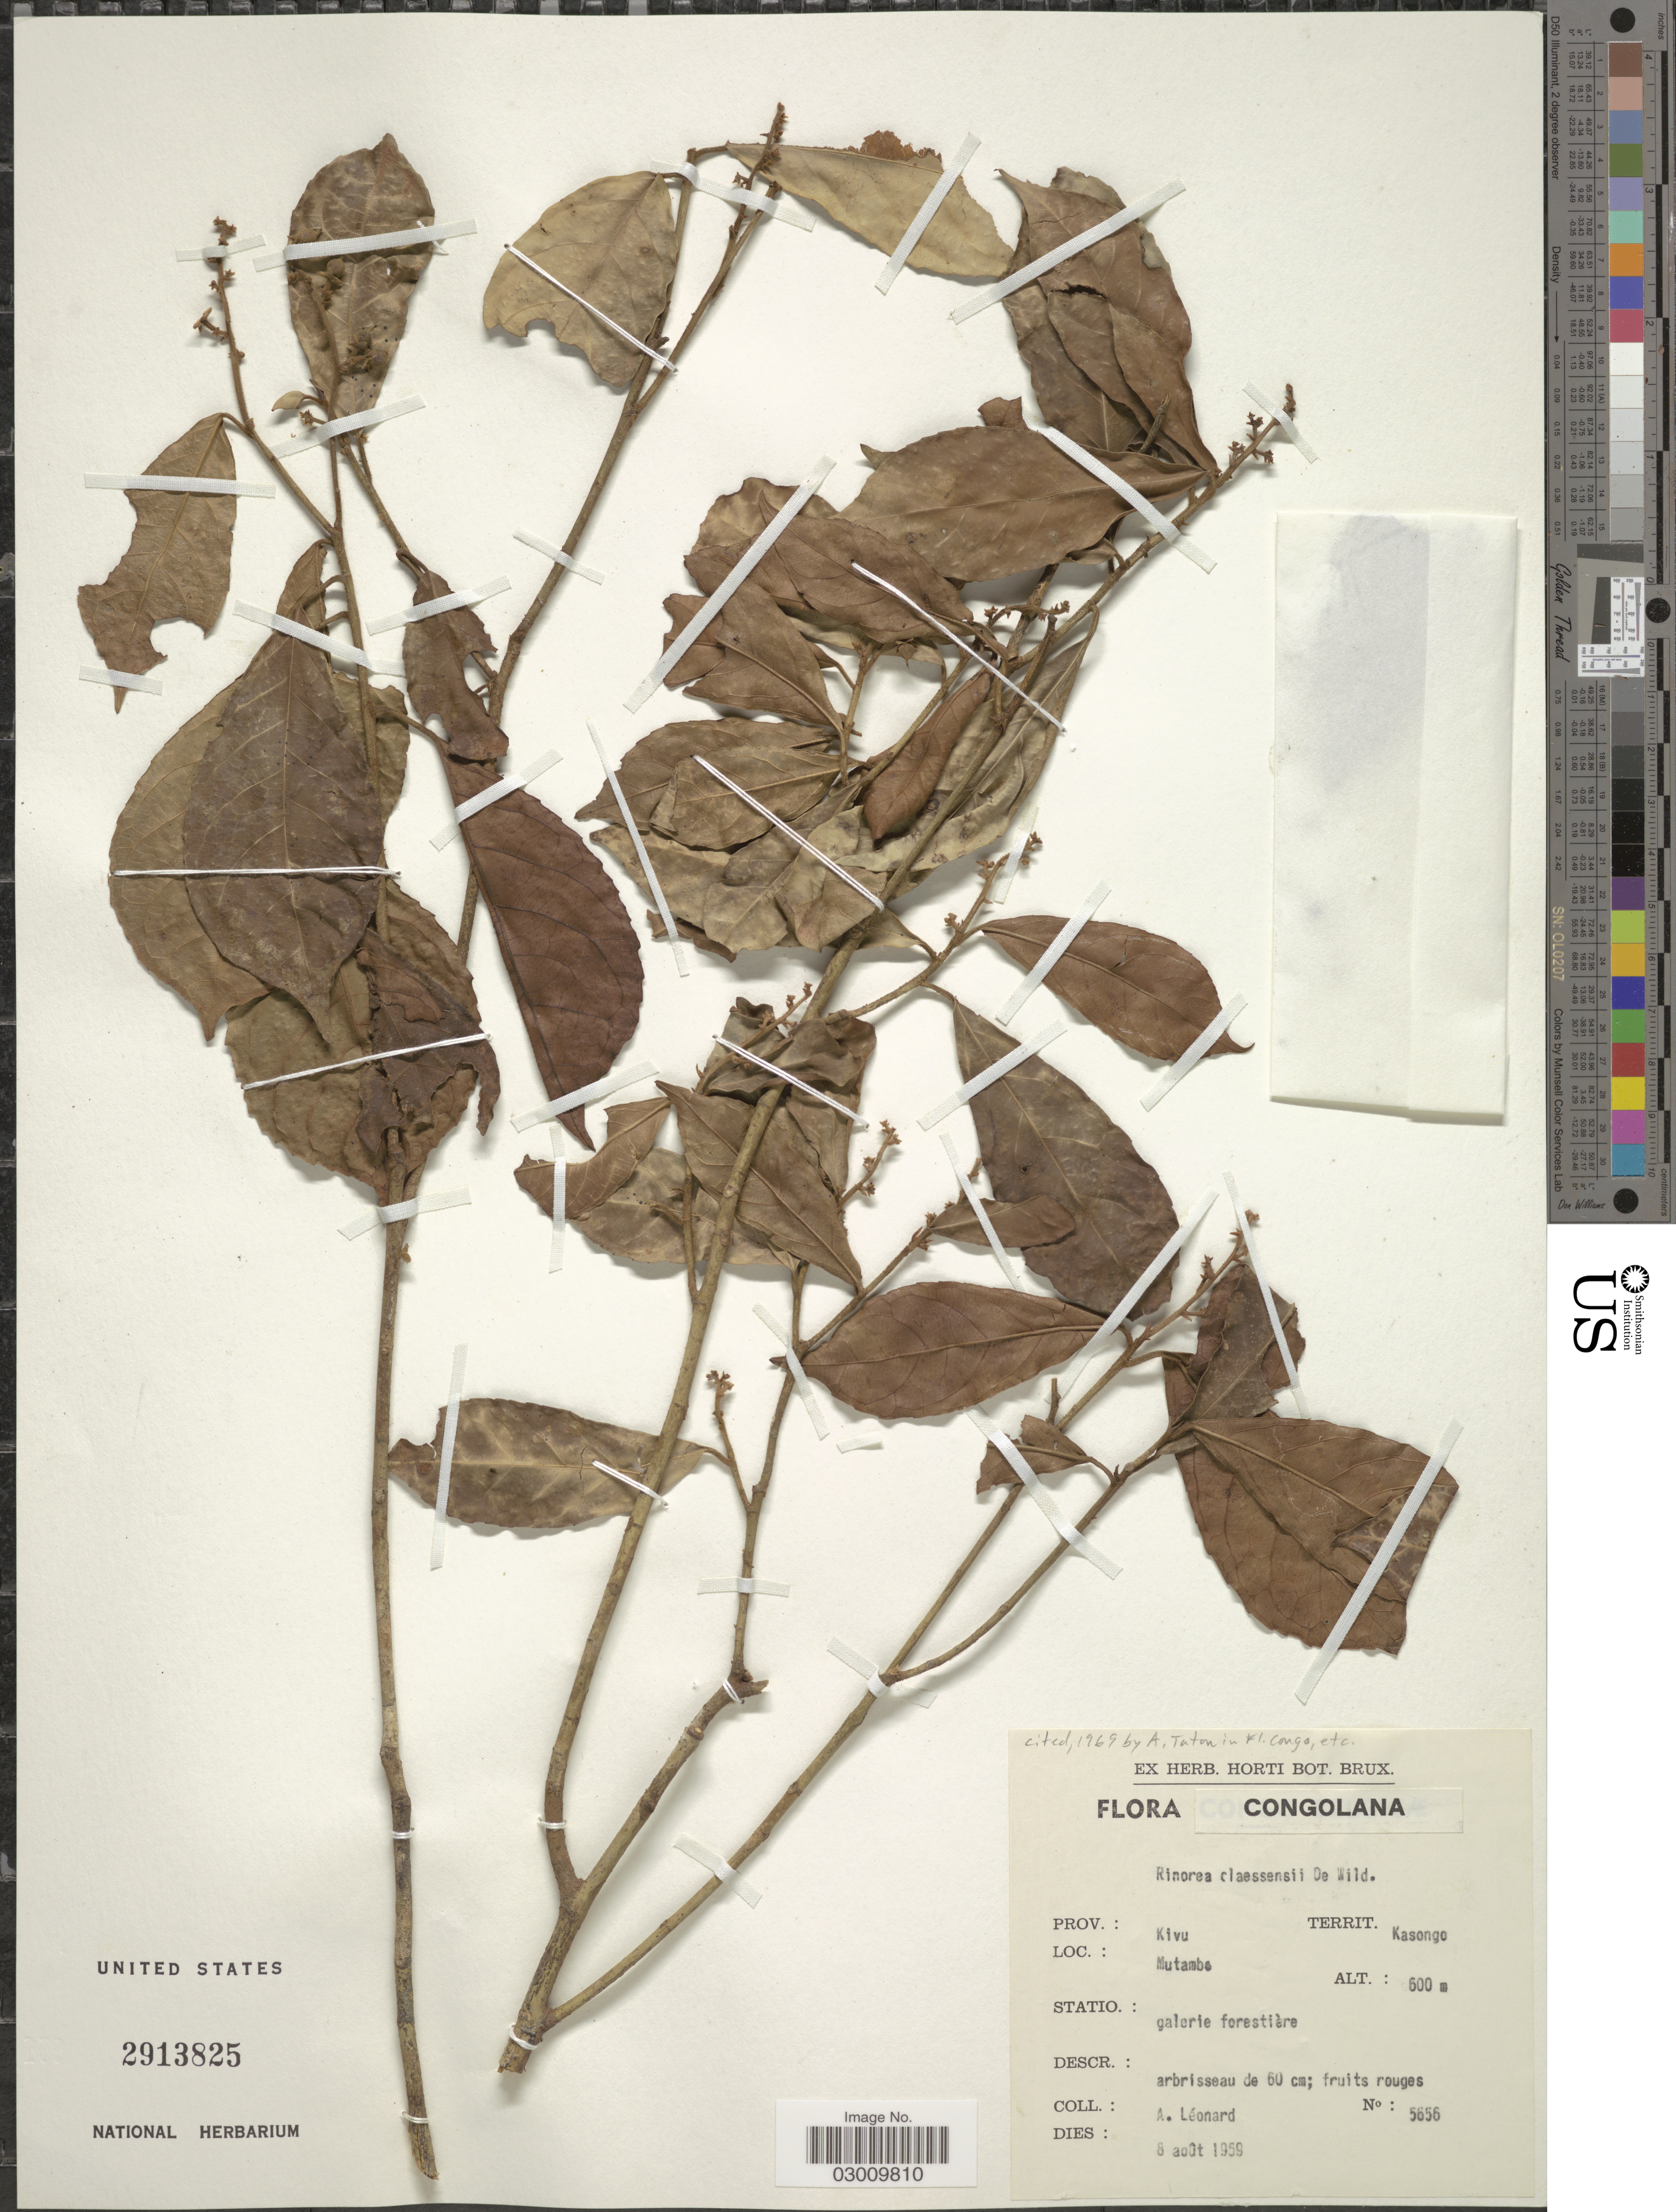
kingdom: Plantae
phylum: Tracheophyta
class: Magnoliopsida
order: Malpighiales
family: Violaceae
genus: Rinorea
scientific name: Rinorea claessensii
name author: De Wild.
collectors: A. Leonard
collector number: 5656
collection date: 1959-08-08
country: Congo, Democratic Republic of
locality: Congolana. Prov.: Kivu. Territ. Kasongo. Mutamba.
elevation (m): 600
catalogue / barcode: US 2913825